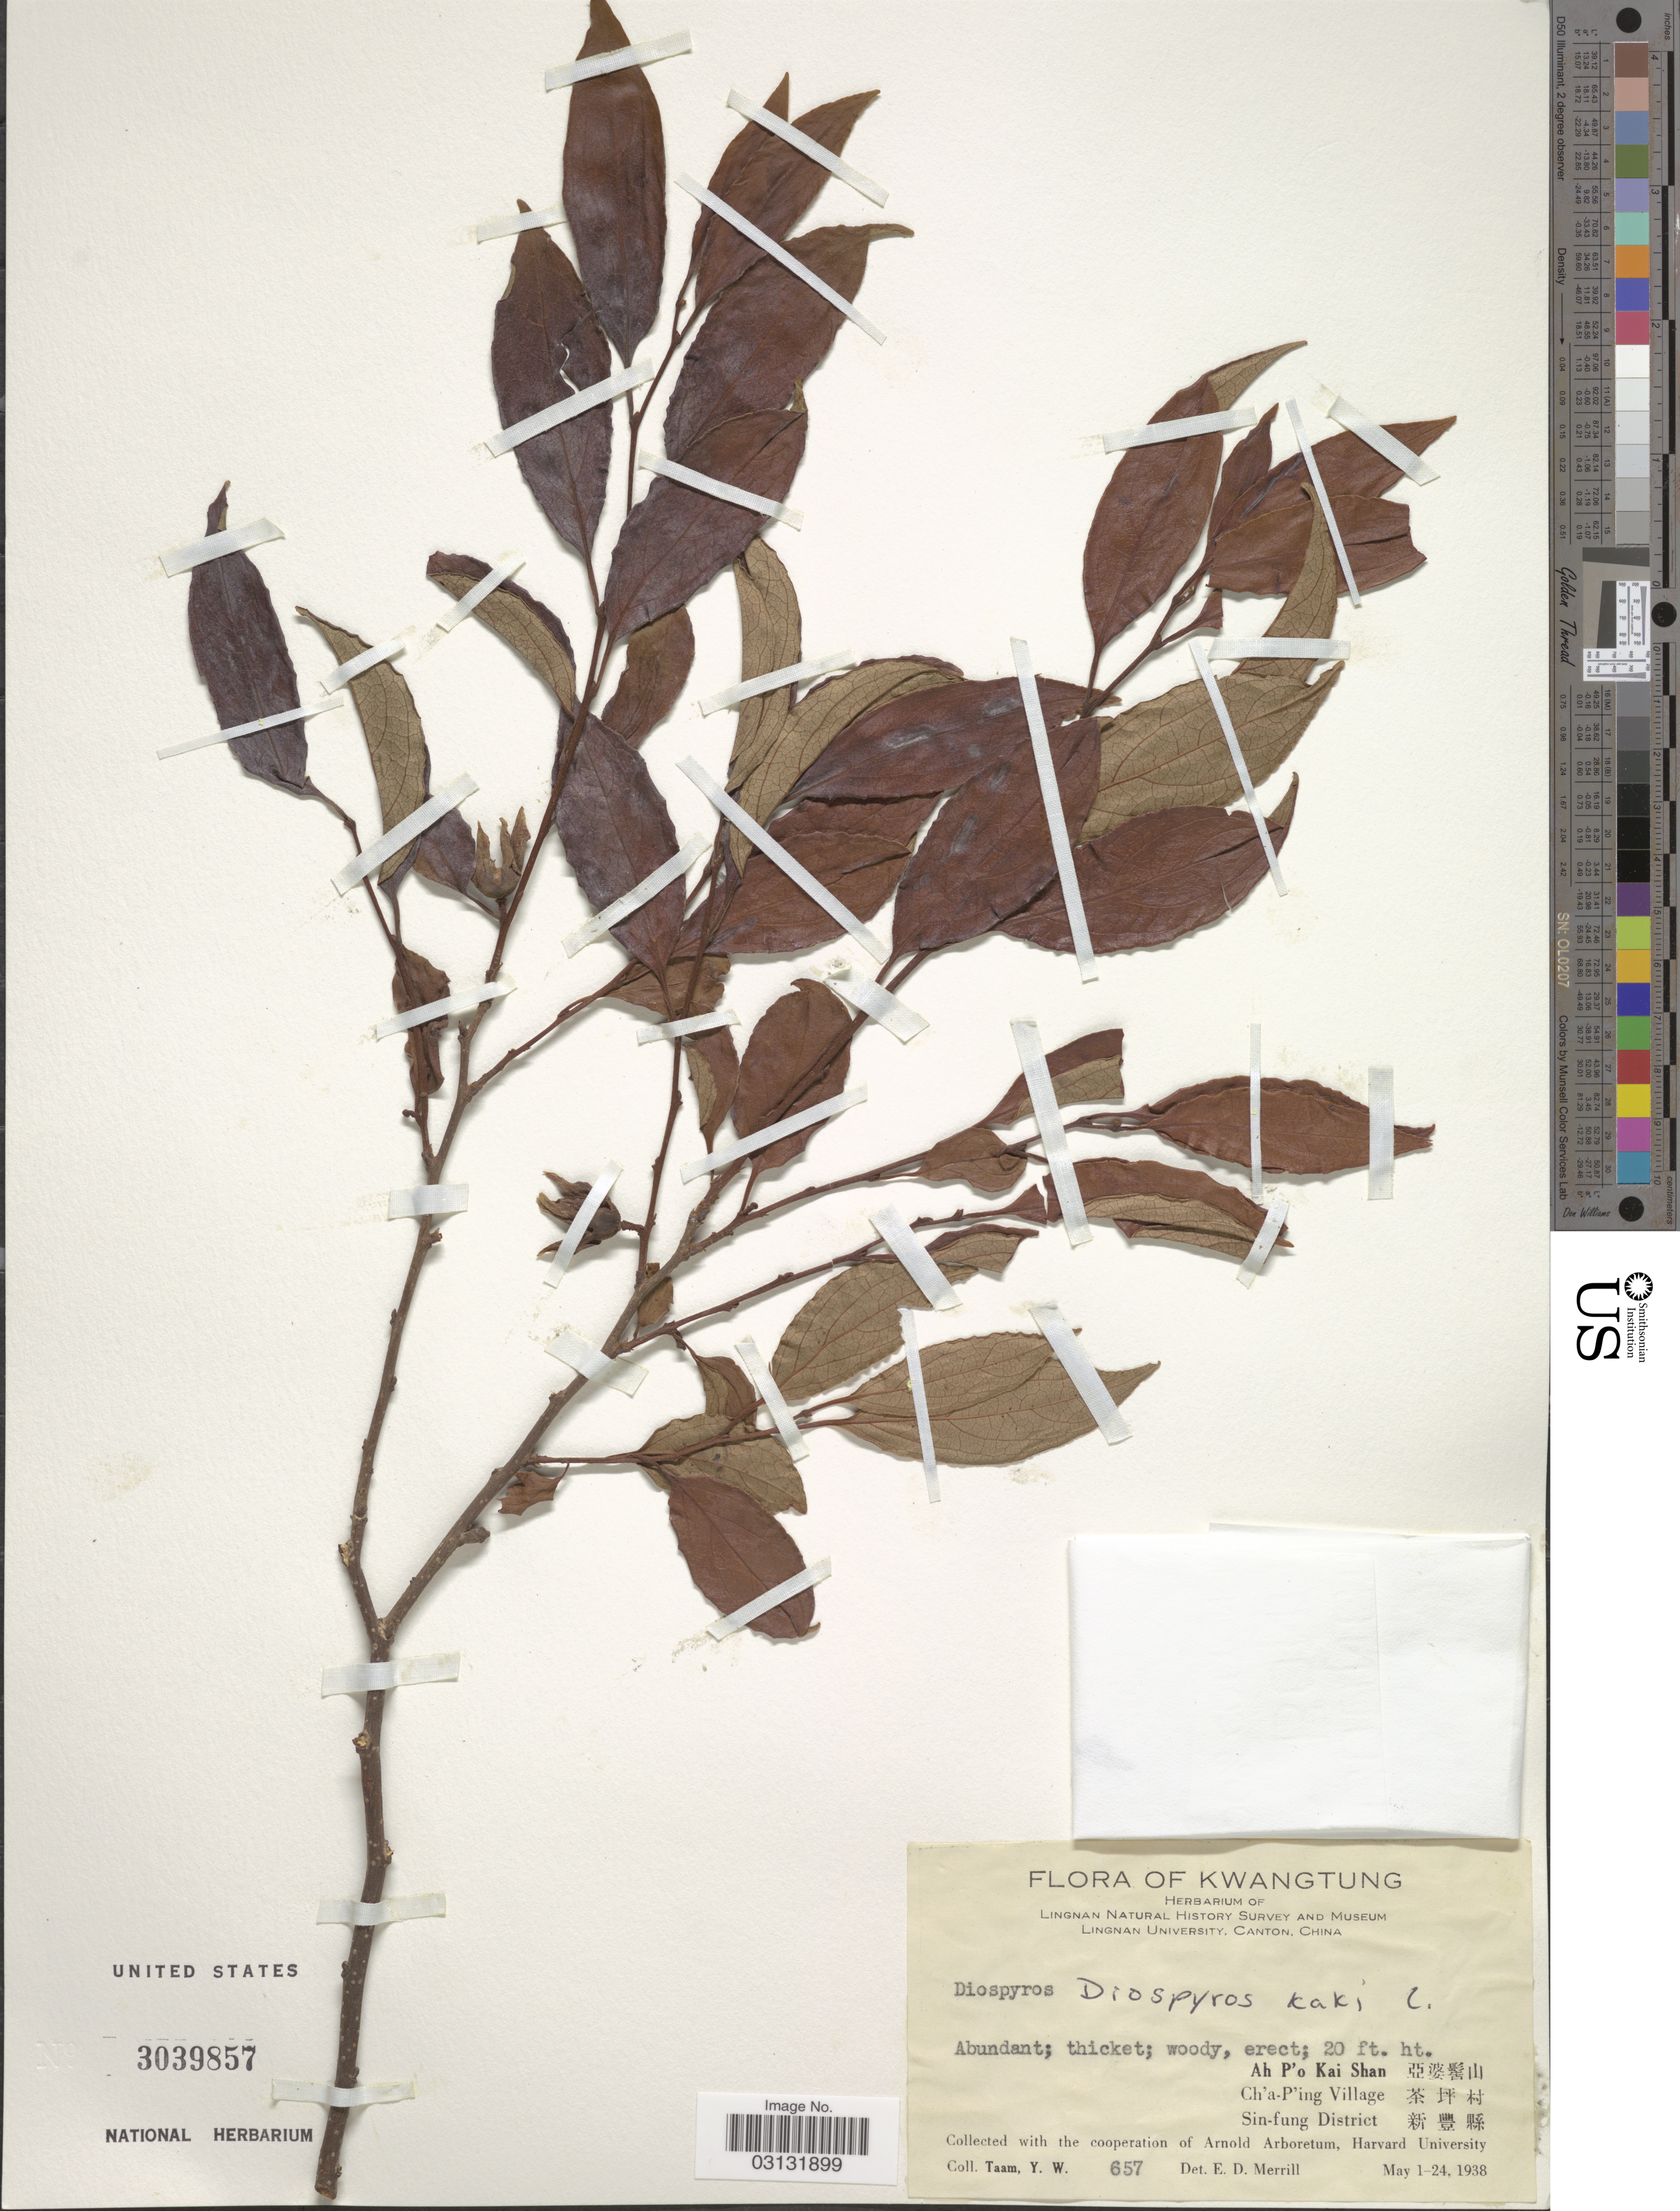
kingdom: Plantae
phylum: Tracheophyta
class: Magnoliopsida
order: Ericales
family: Ebenaceae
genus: Diospyros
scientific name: Diospyros kaki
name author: Thunb.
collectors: Y. W. Taam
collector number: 657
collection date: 1938-05-01/1938-05-24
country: China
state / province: Guangdong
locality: Kwangtung. Ah P'o Kai Shan. Ch'a-P'ng Village. Sin-fung District.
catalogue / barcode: US 3039857